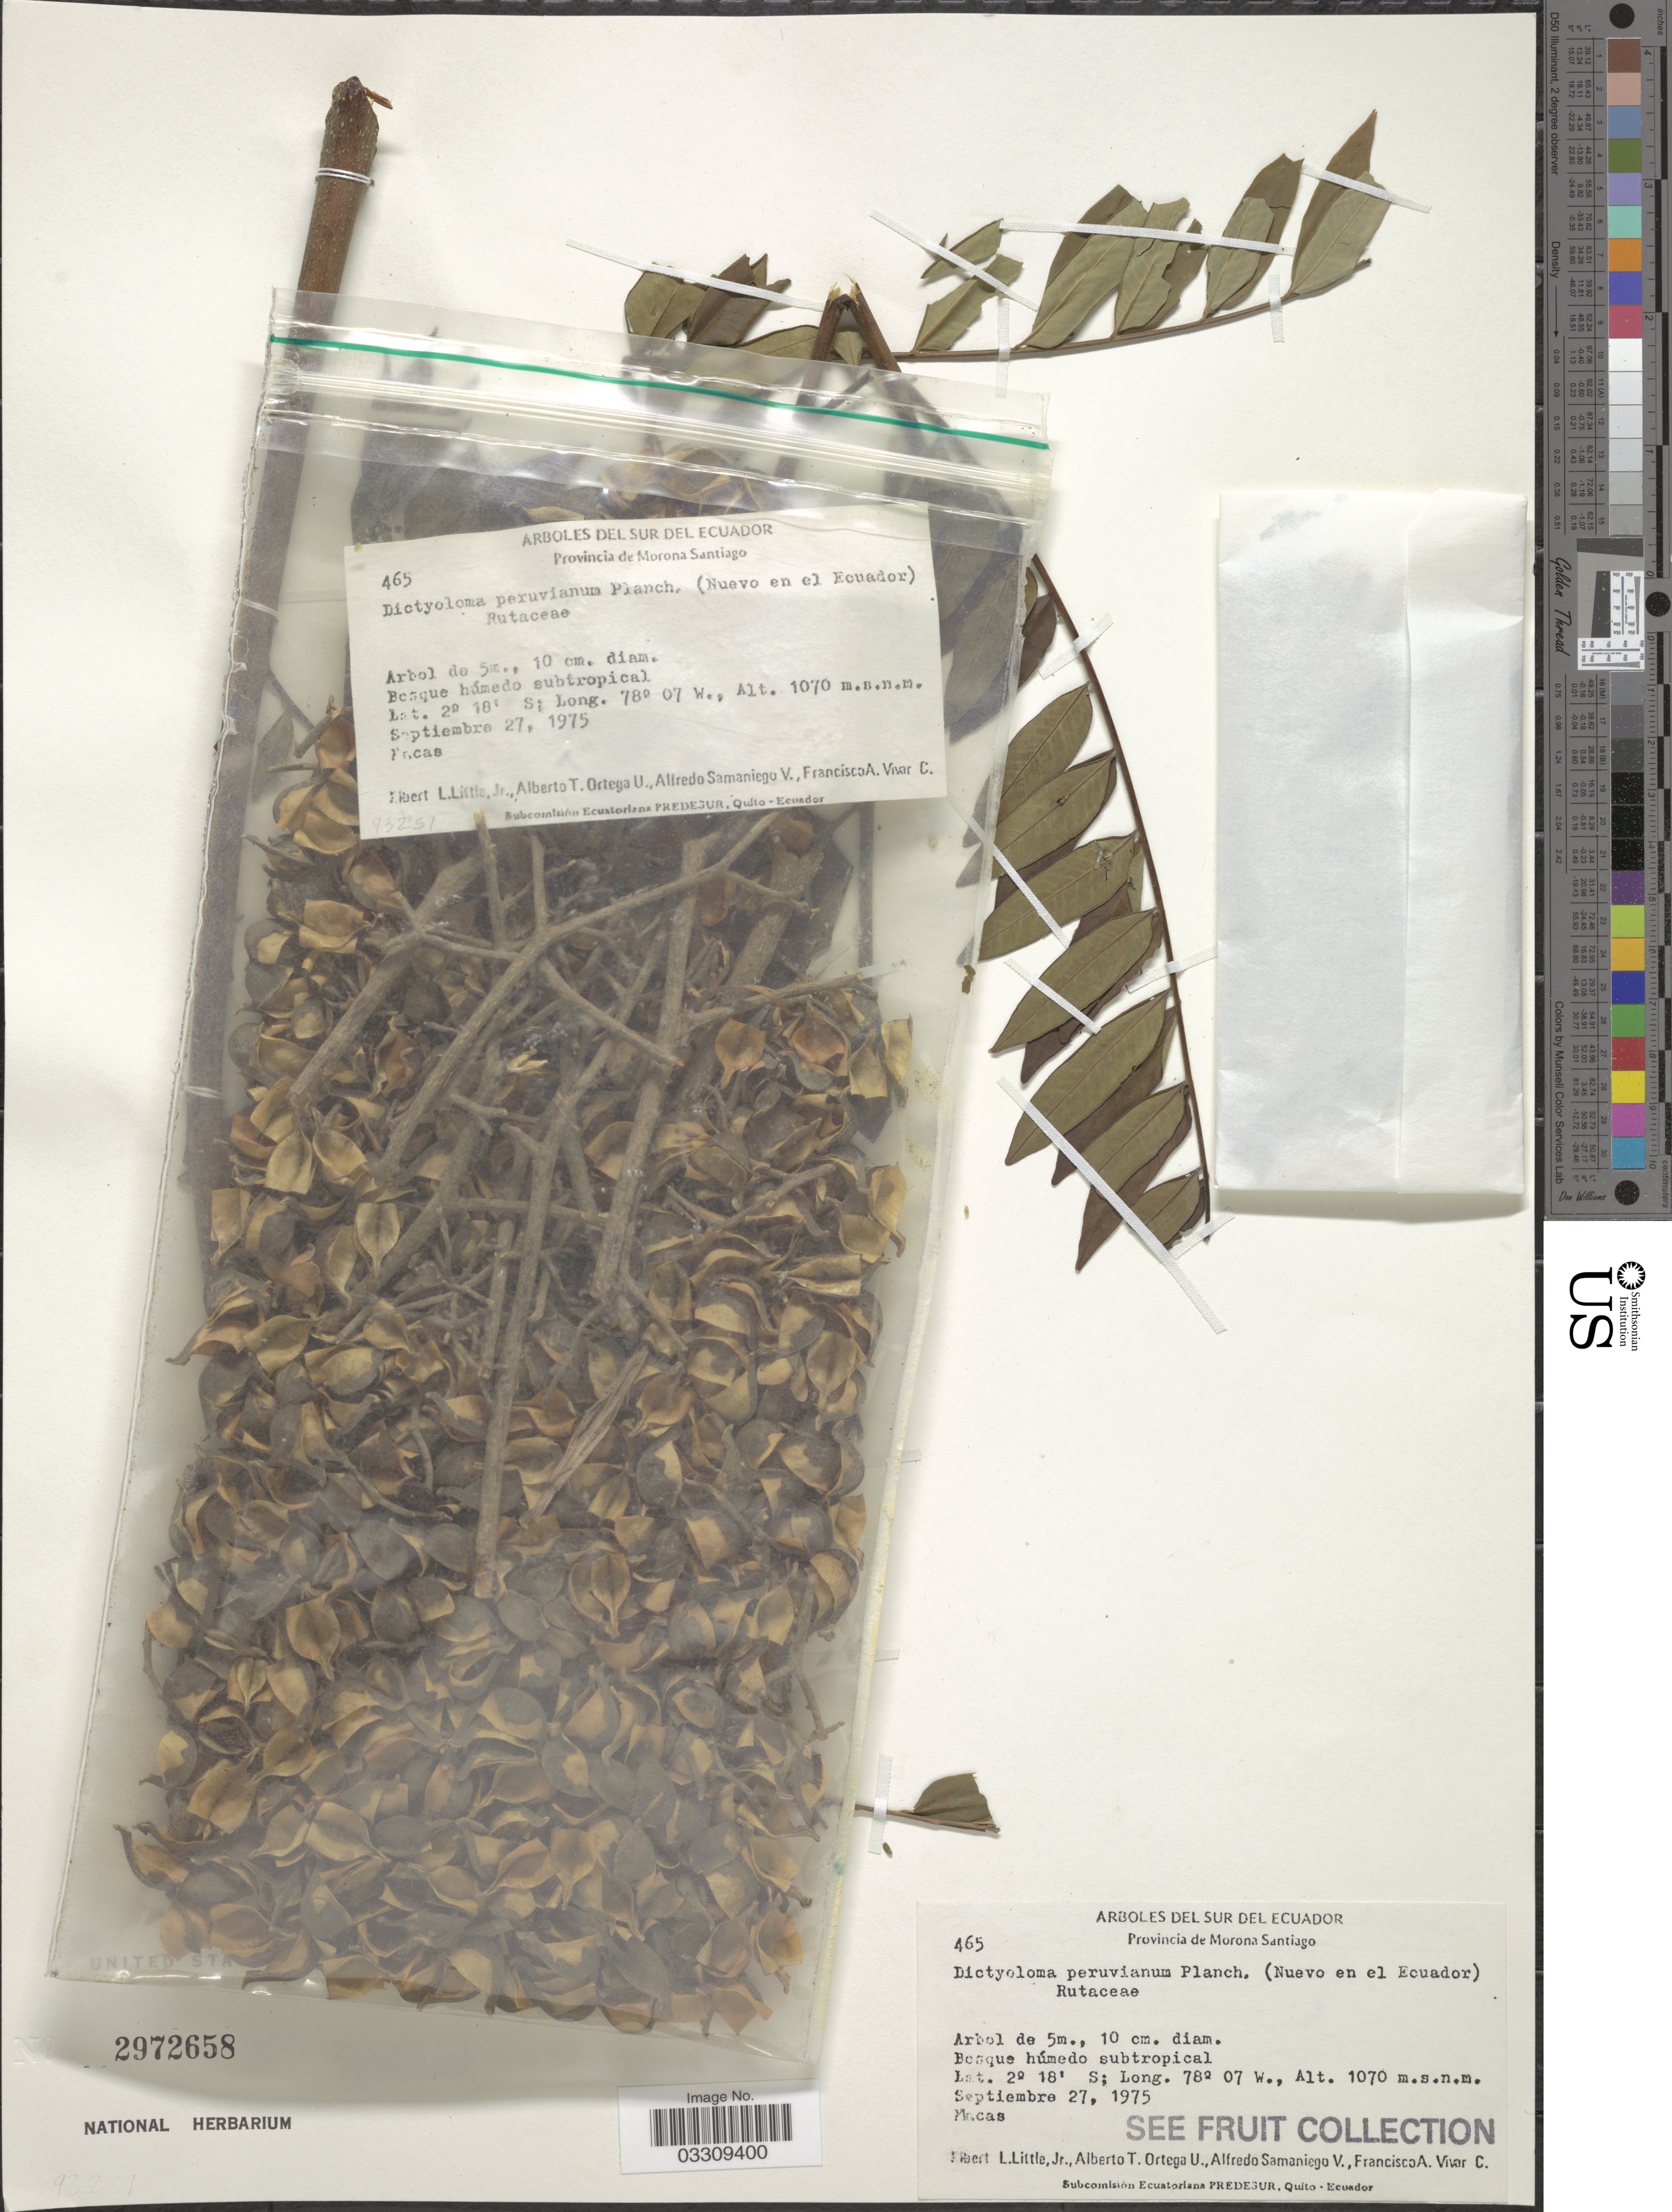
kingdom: Plantae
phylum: Tracheophyta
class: Magnoliopsida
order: Sapindales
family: Rutaceae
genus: Dictyoloma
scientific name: Dictyoloma peruvianum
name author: Planch.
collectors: E. L. Little, A. T. Ortega U., A. Samaniego V. & F. A. Vivar C.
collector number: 465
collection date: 1975-09-27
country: Ecuador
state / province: Morona-Santiago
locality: Sur del Ecuador. Provincia Morona Santiago. Macas.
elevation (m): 1070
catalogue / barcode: US 2972658